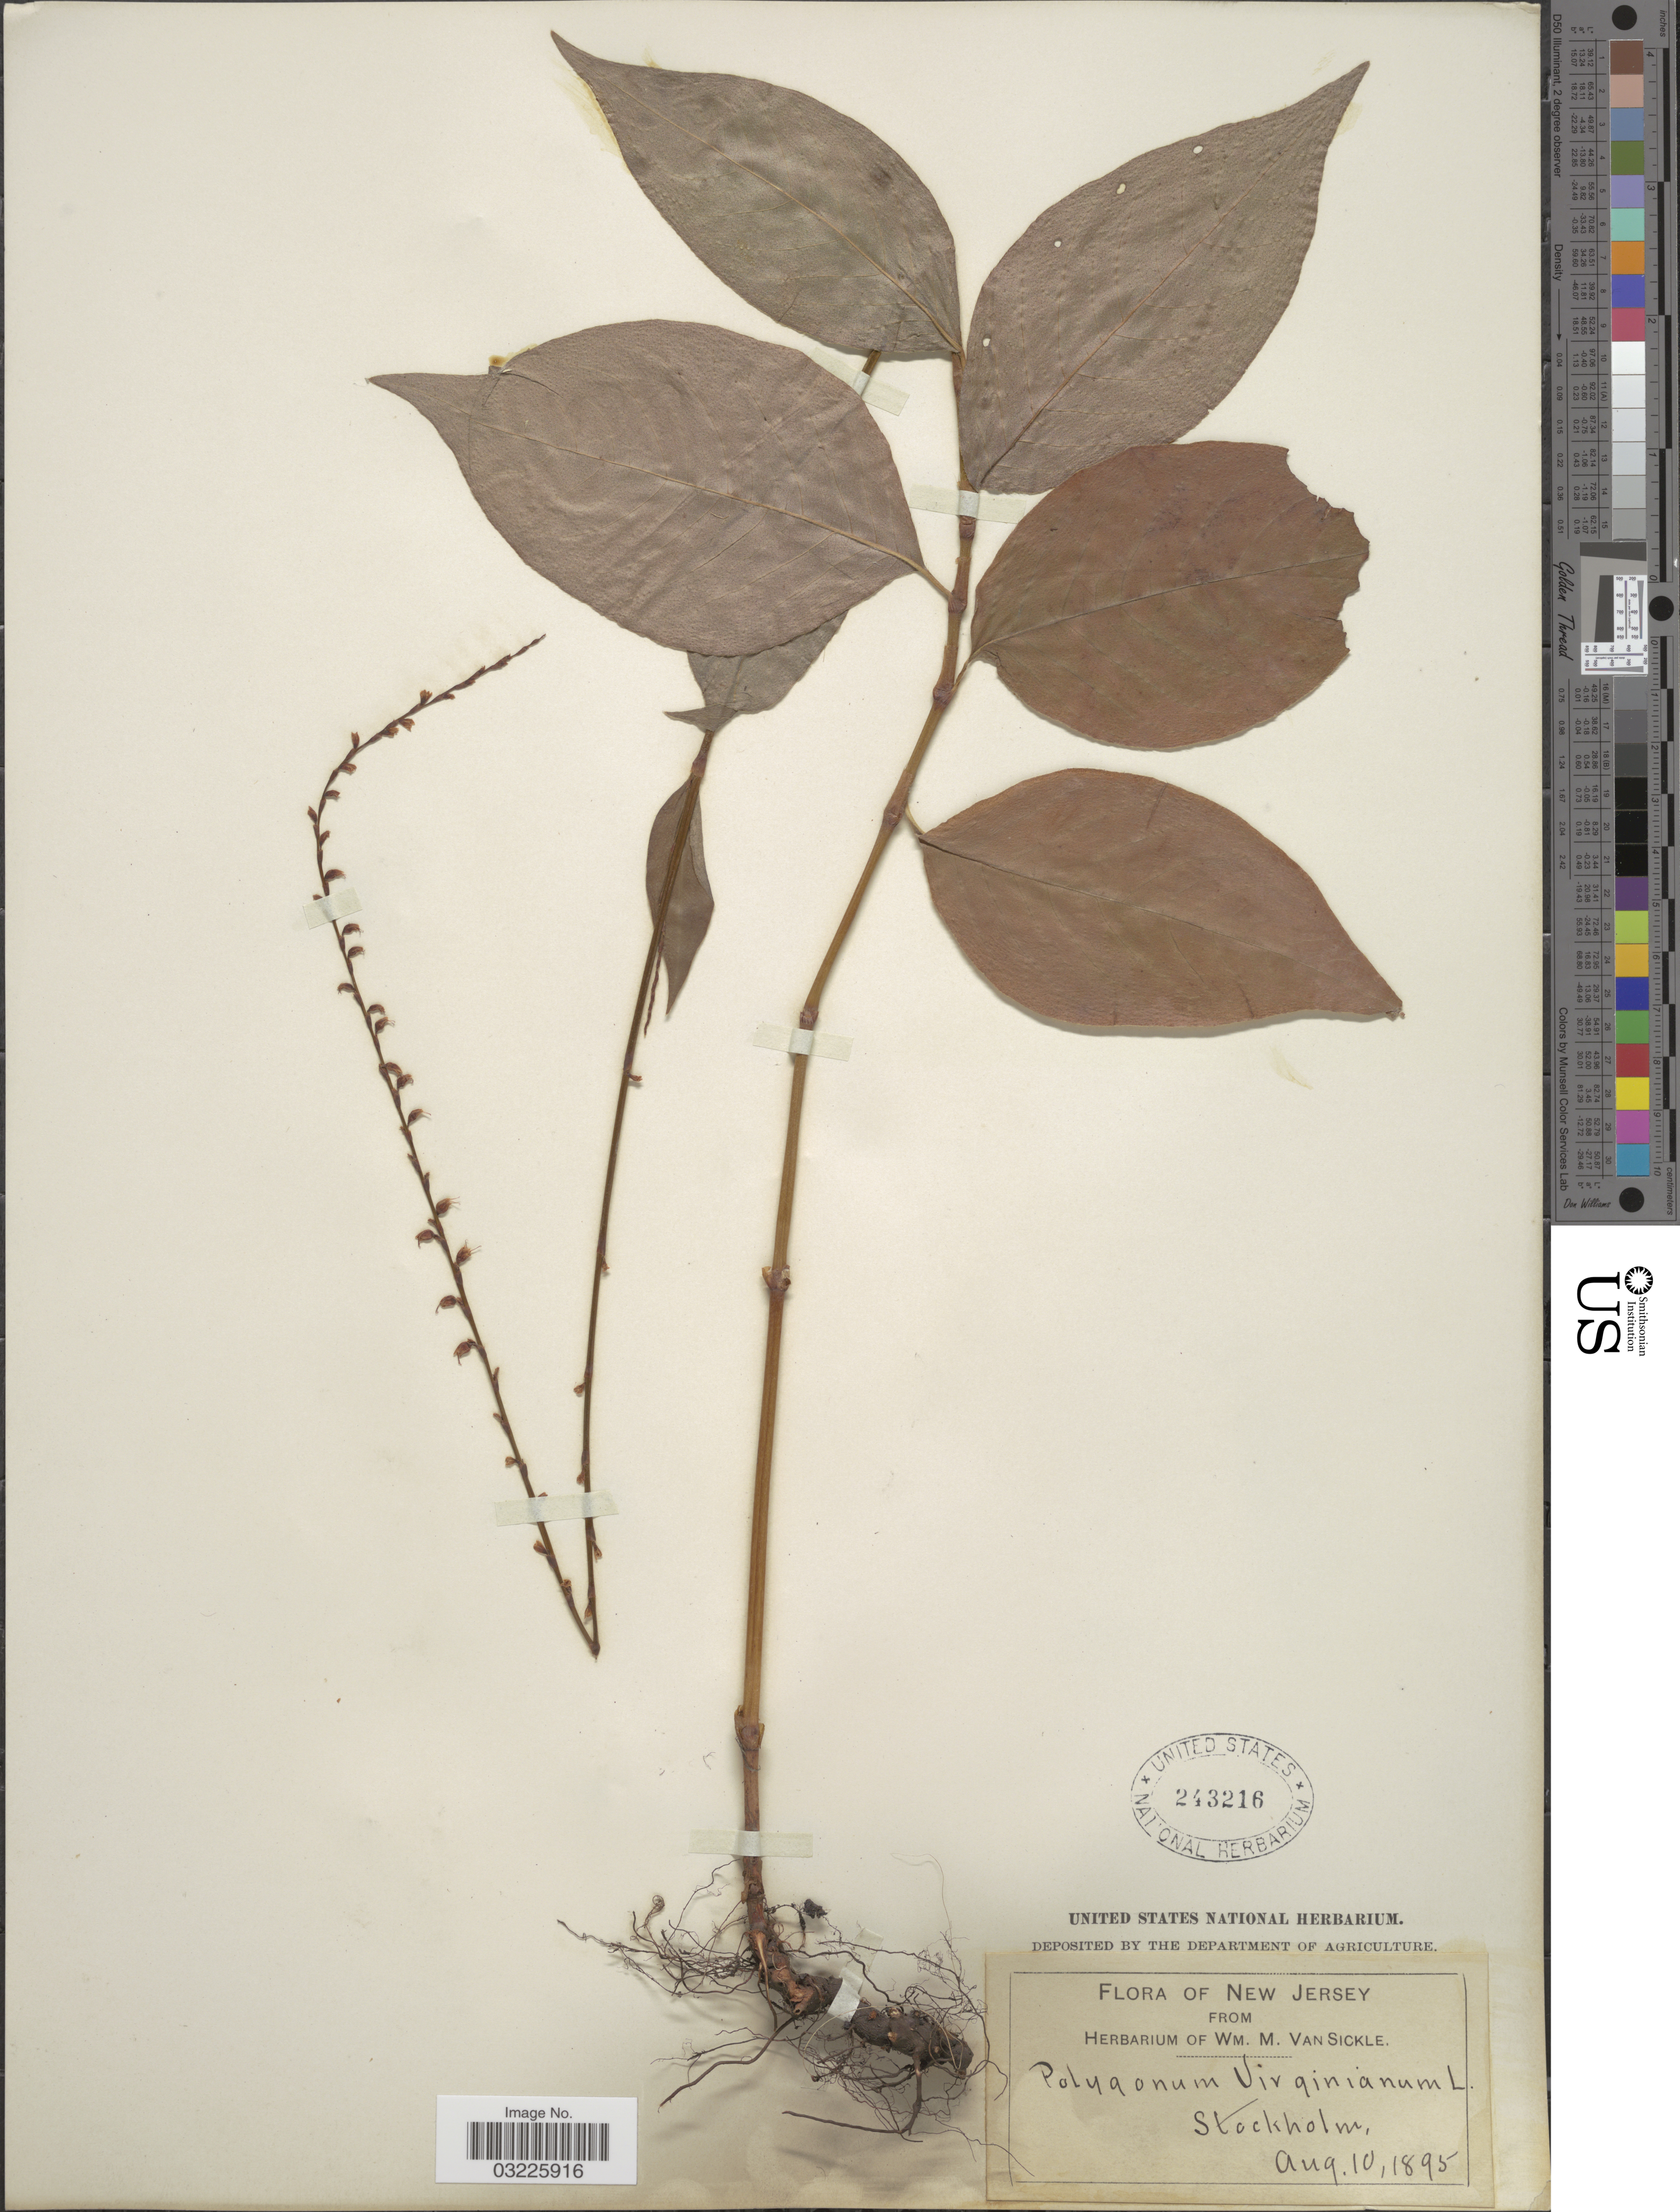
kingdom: Plantae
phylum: Tracheophyta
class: Magnoliopsida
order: Caryophyllales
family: Polygonaceae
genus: Persicaria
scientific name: Persicaria virginiana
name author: (L.) Gaertn.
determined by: Atha, D. E.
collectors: ex herb. Wm. M. Van Sickle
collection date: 1895-08-10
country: United States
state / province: New Jersey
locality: Stockholm.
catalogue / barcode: US 243216